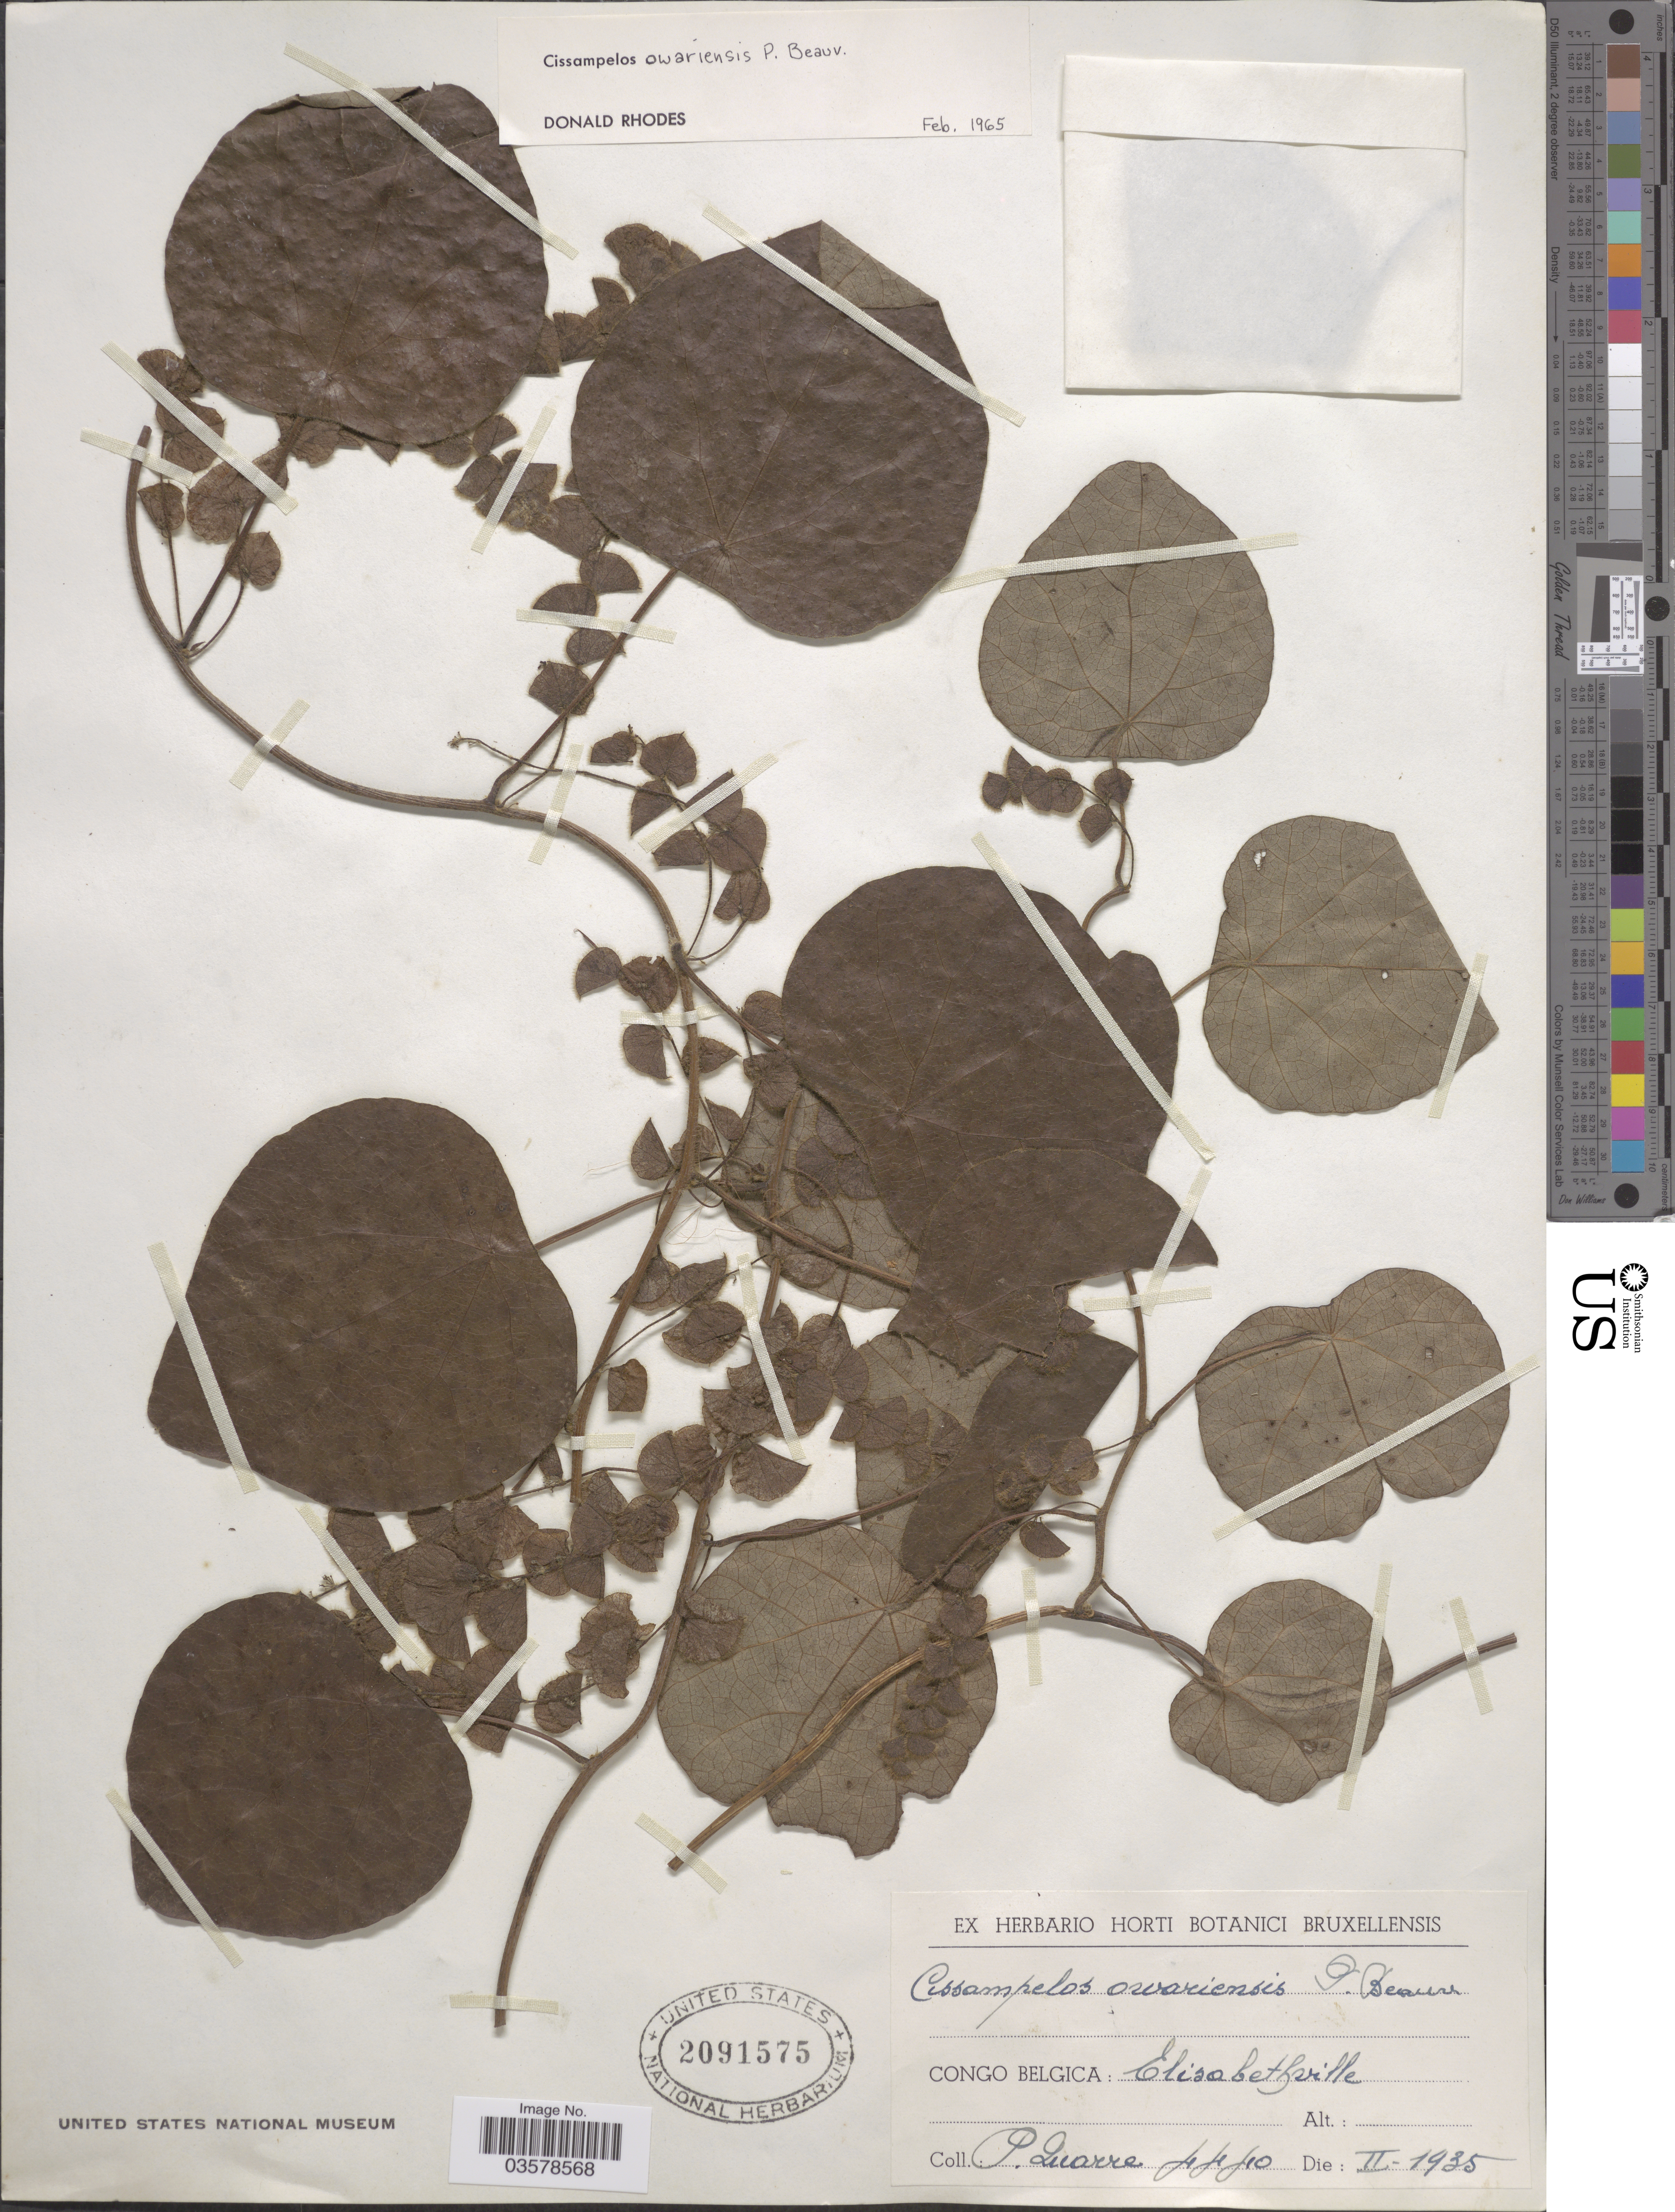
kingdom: Plantae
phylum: Tracheophyta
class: Magnoliopsida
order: Ranunculales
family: Menispermaceae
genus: Cissampelos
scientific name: Cissampelos owariensis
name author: P. Beauv. ex DC.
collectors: P. Quarre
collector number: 4440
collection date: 1935-02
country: Congo, Democratic Republic of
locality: Congo Belgica: Elisabethville.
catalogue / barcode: US 2091575